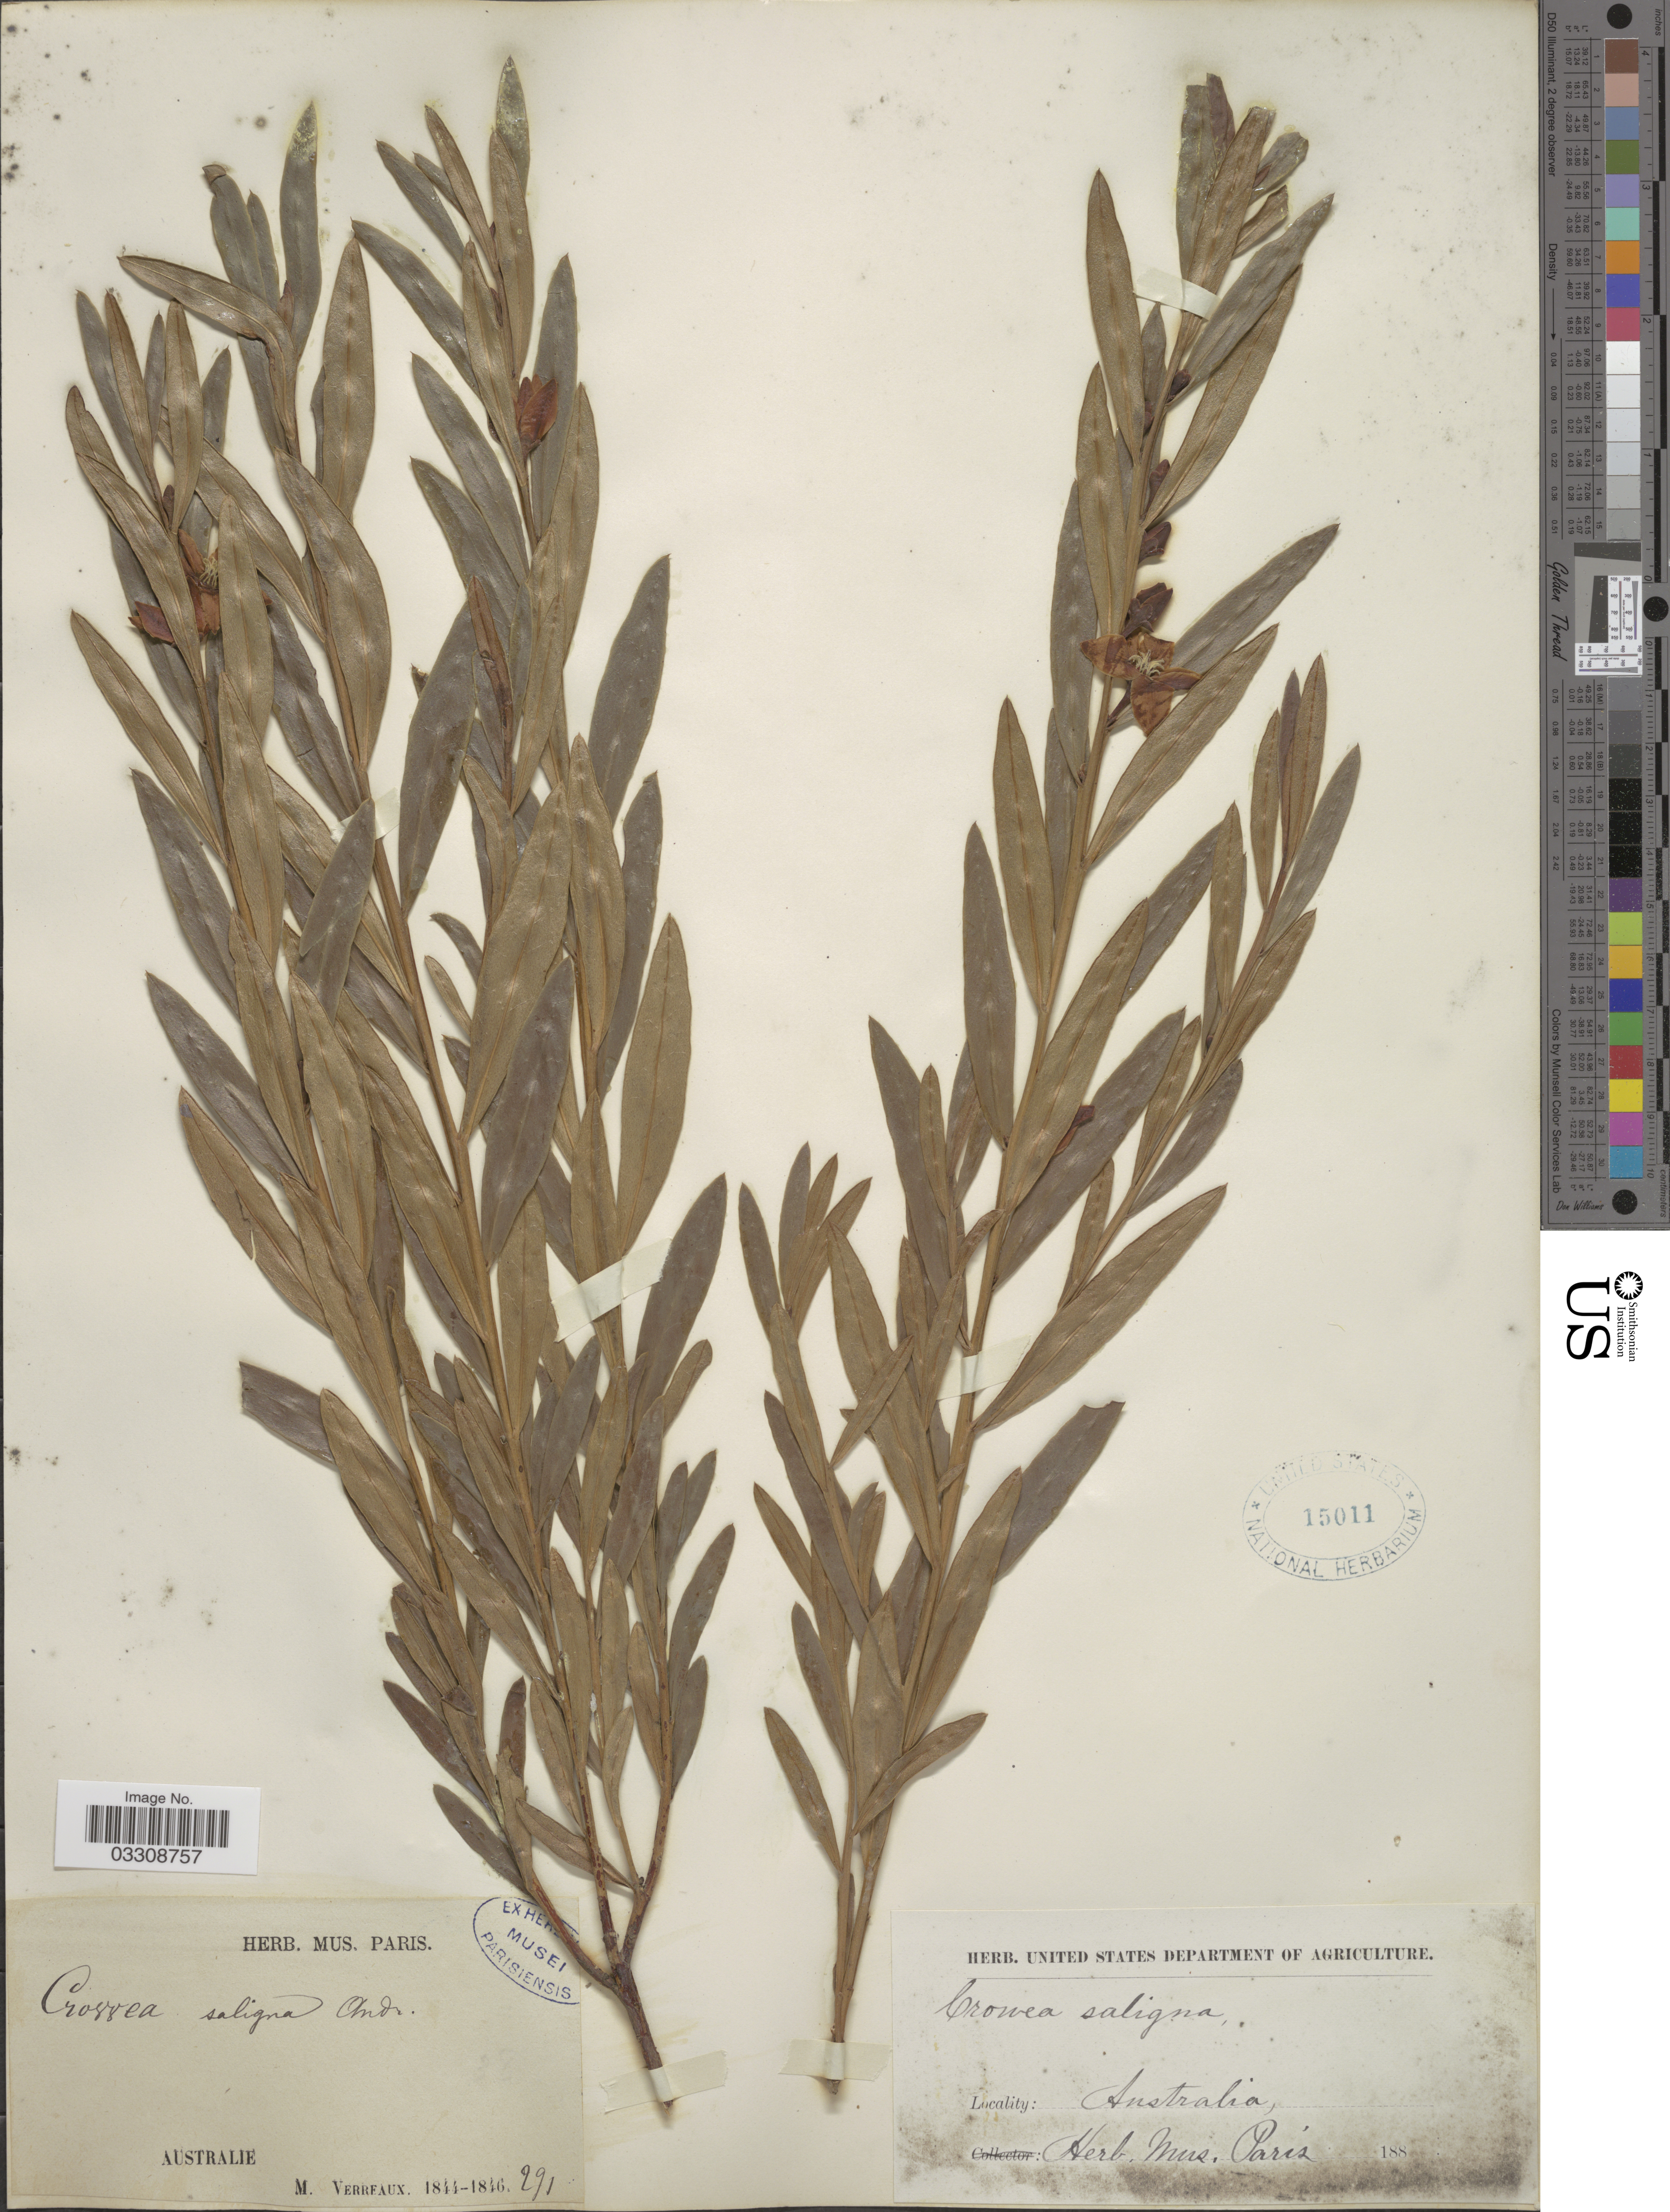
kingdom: Plantae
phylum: Tracheophyta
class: Magnoliopsida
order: Sapindales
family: Rutaceae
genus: Crowea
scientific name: Crowea saligna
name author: Andrews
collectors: M. Verreaux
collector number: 291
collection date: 1844/1846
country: Australia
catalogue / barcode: US 15011